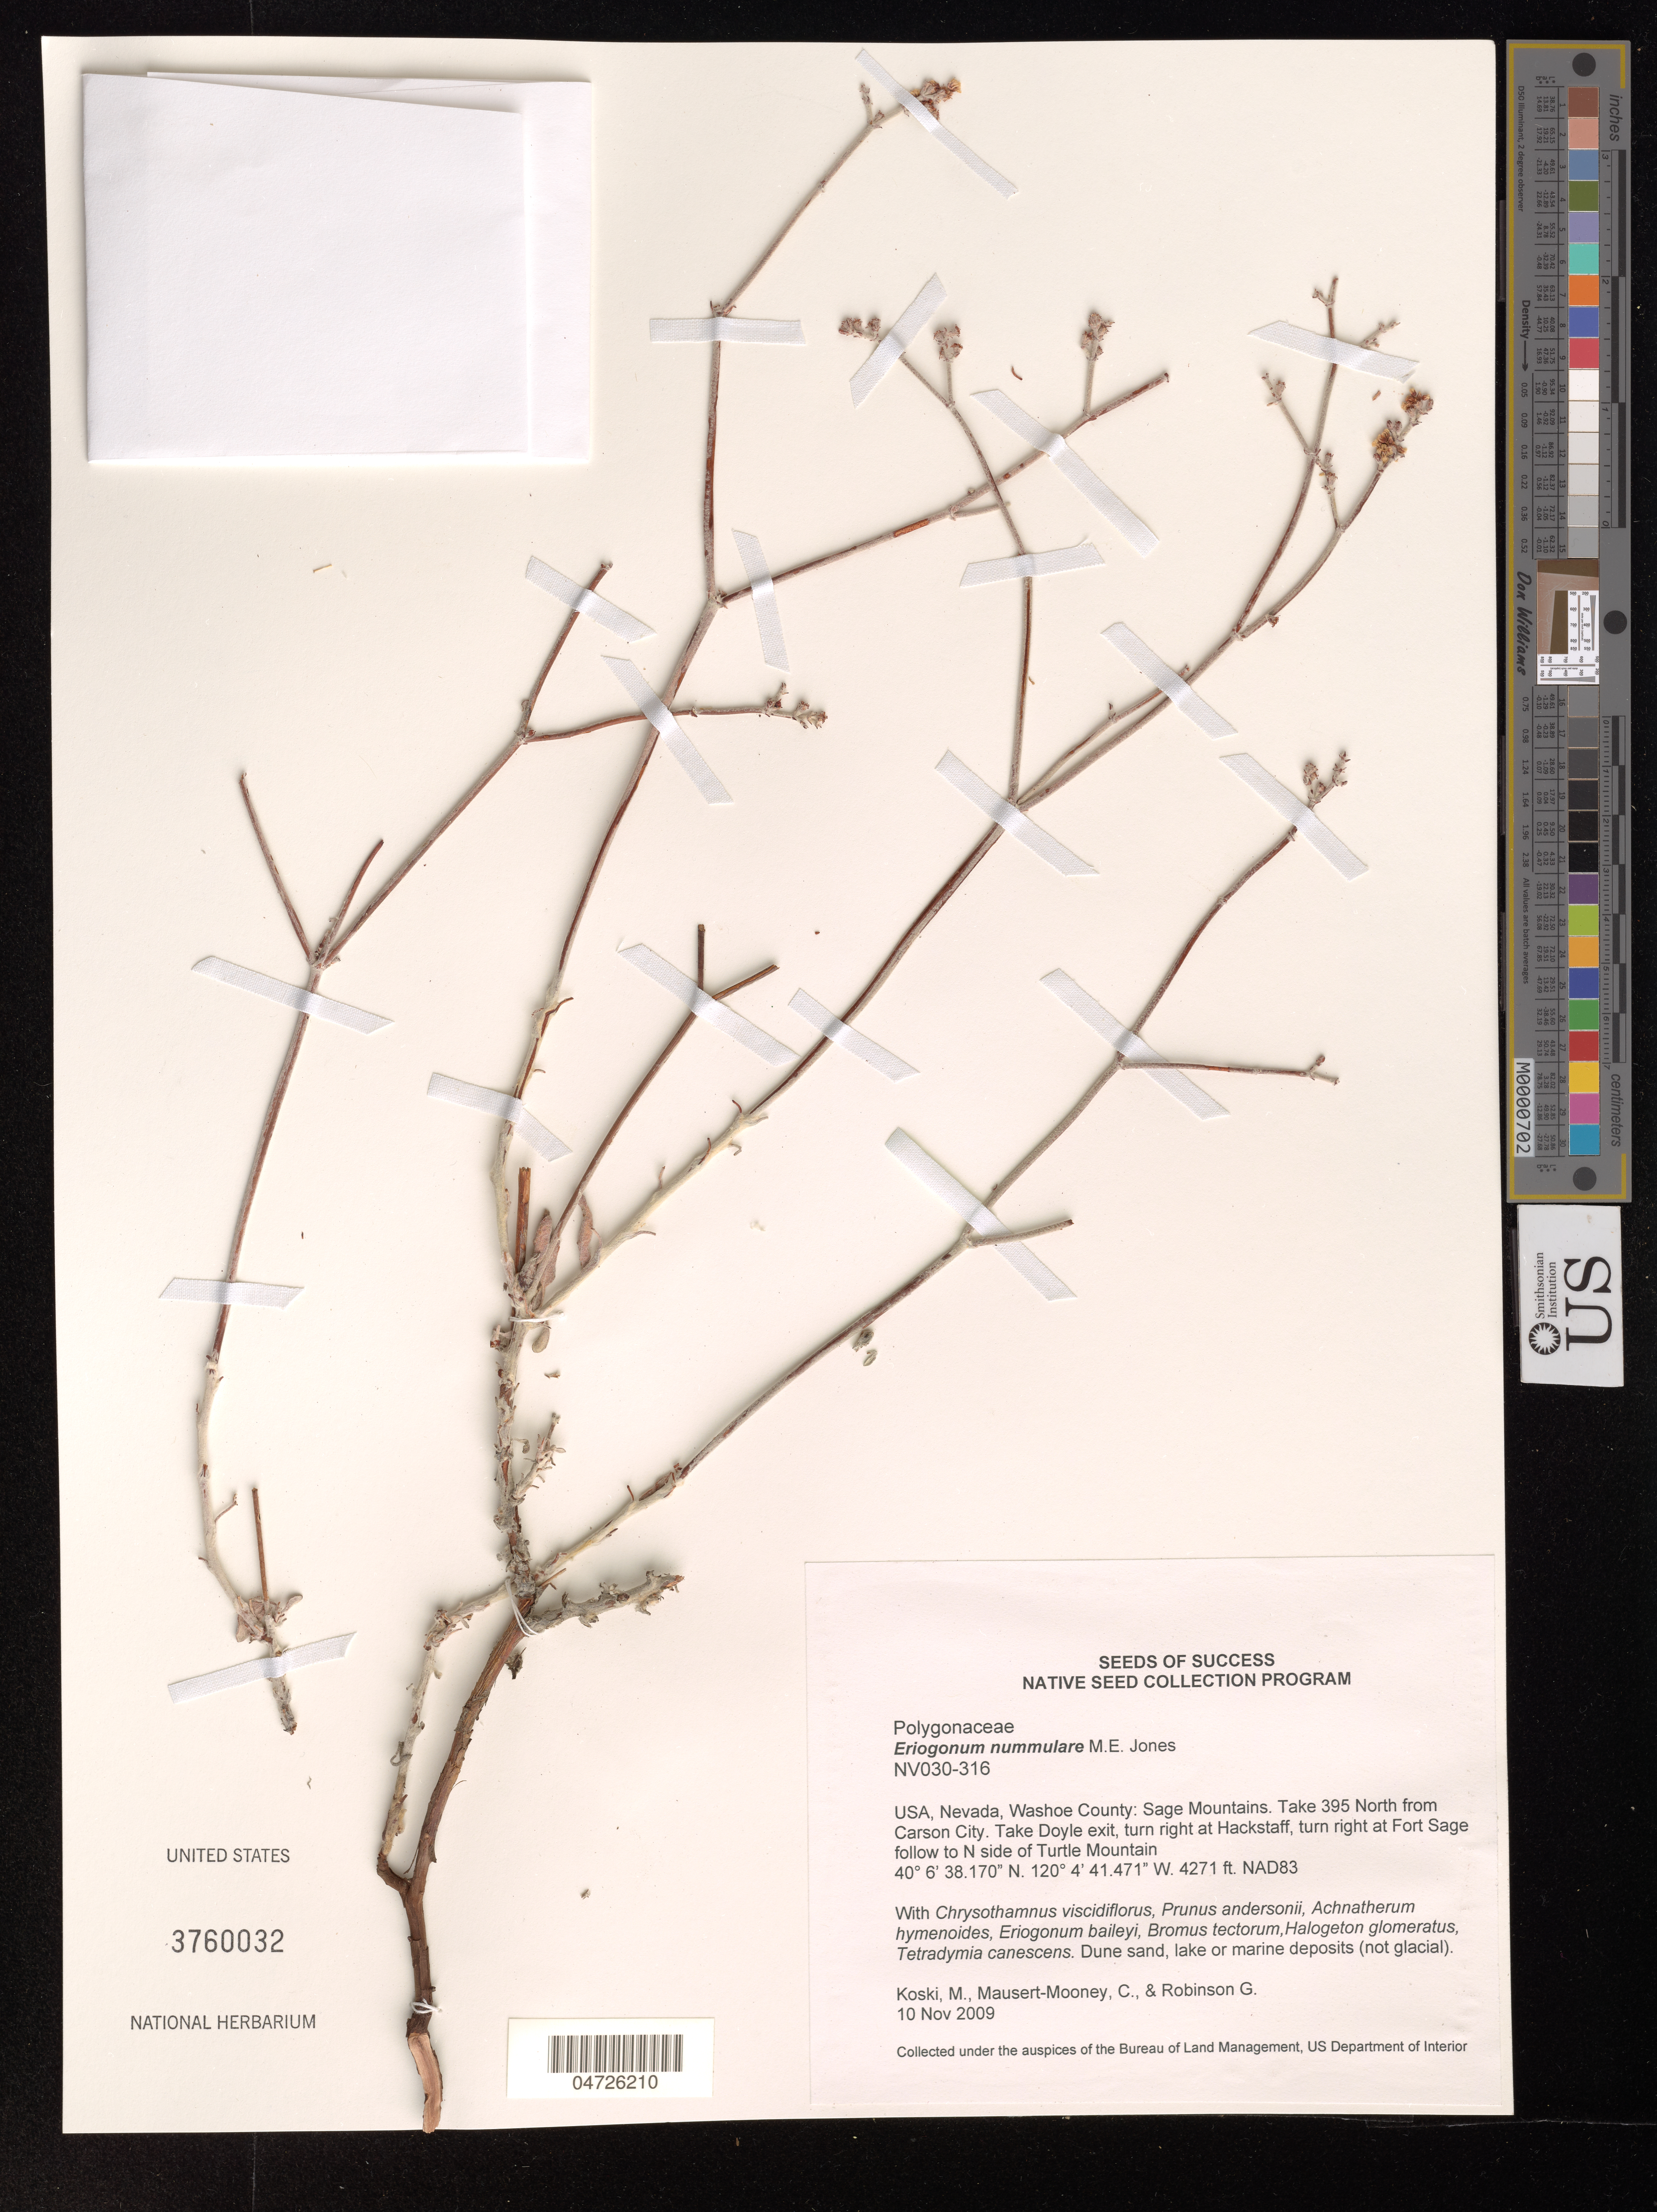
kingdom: Plantae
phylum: Tracheophyta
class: Magnoliopsida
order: Caryophyllales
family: Polygonaceae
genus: Eriogonum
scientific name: Eriogonum nummulare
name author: M.E. Jones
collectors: M. Koski, C. Mausert-Mooney & G. Robinson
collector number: NV030-316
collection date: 2009-11-10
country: United States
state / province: Nevada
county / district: Washoe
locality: Washoe County: Sage Mountains. Take 395 North from Carson City. Take Doyle exit, turn right at Hackstaff, turn right at Fort Sage follow to N side of Turtle Mountain. NAD83.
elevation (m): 1302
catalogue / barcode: US 3760032